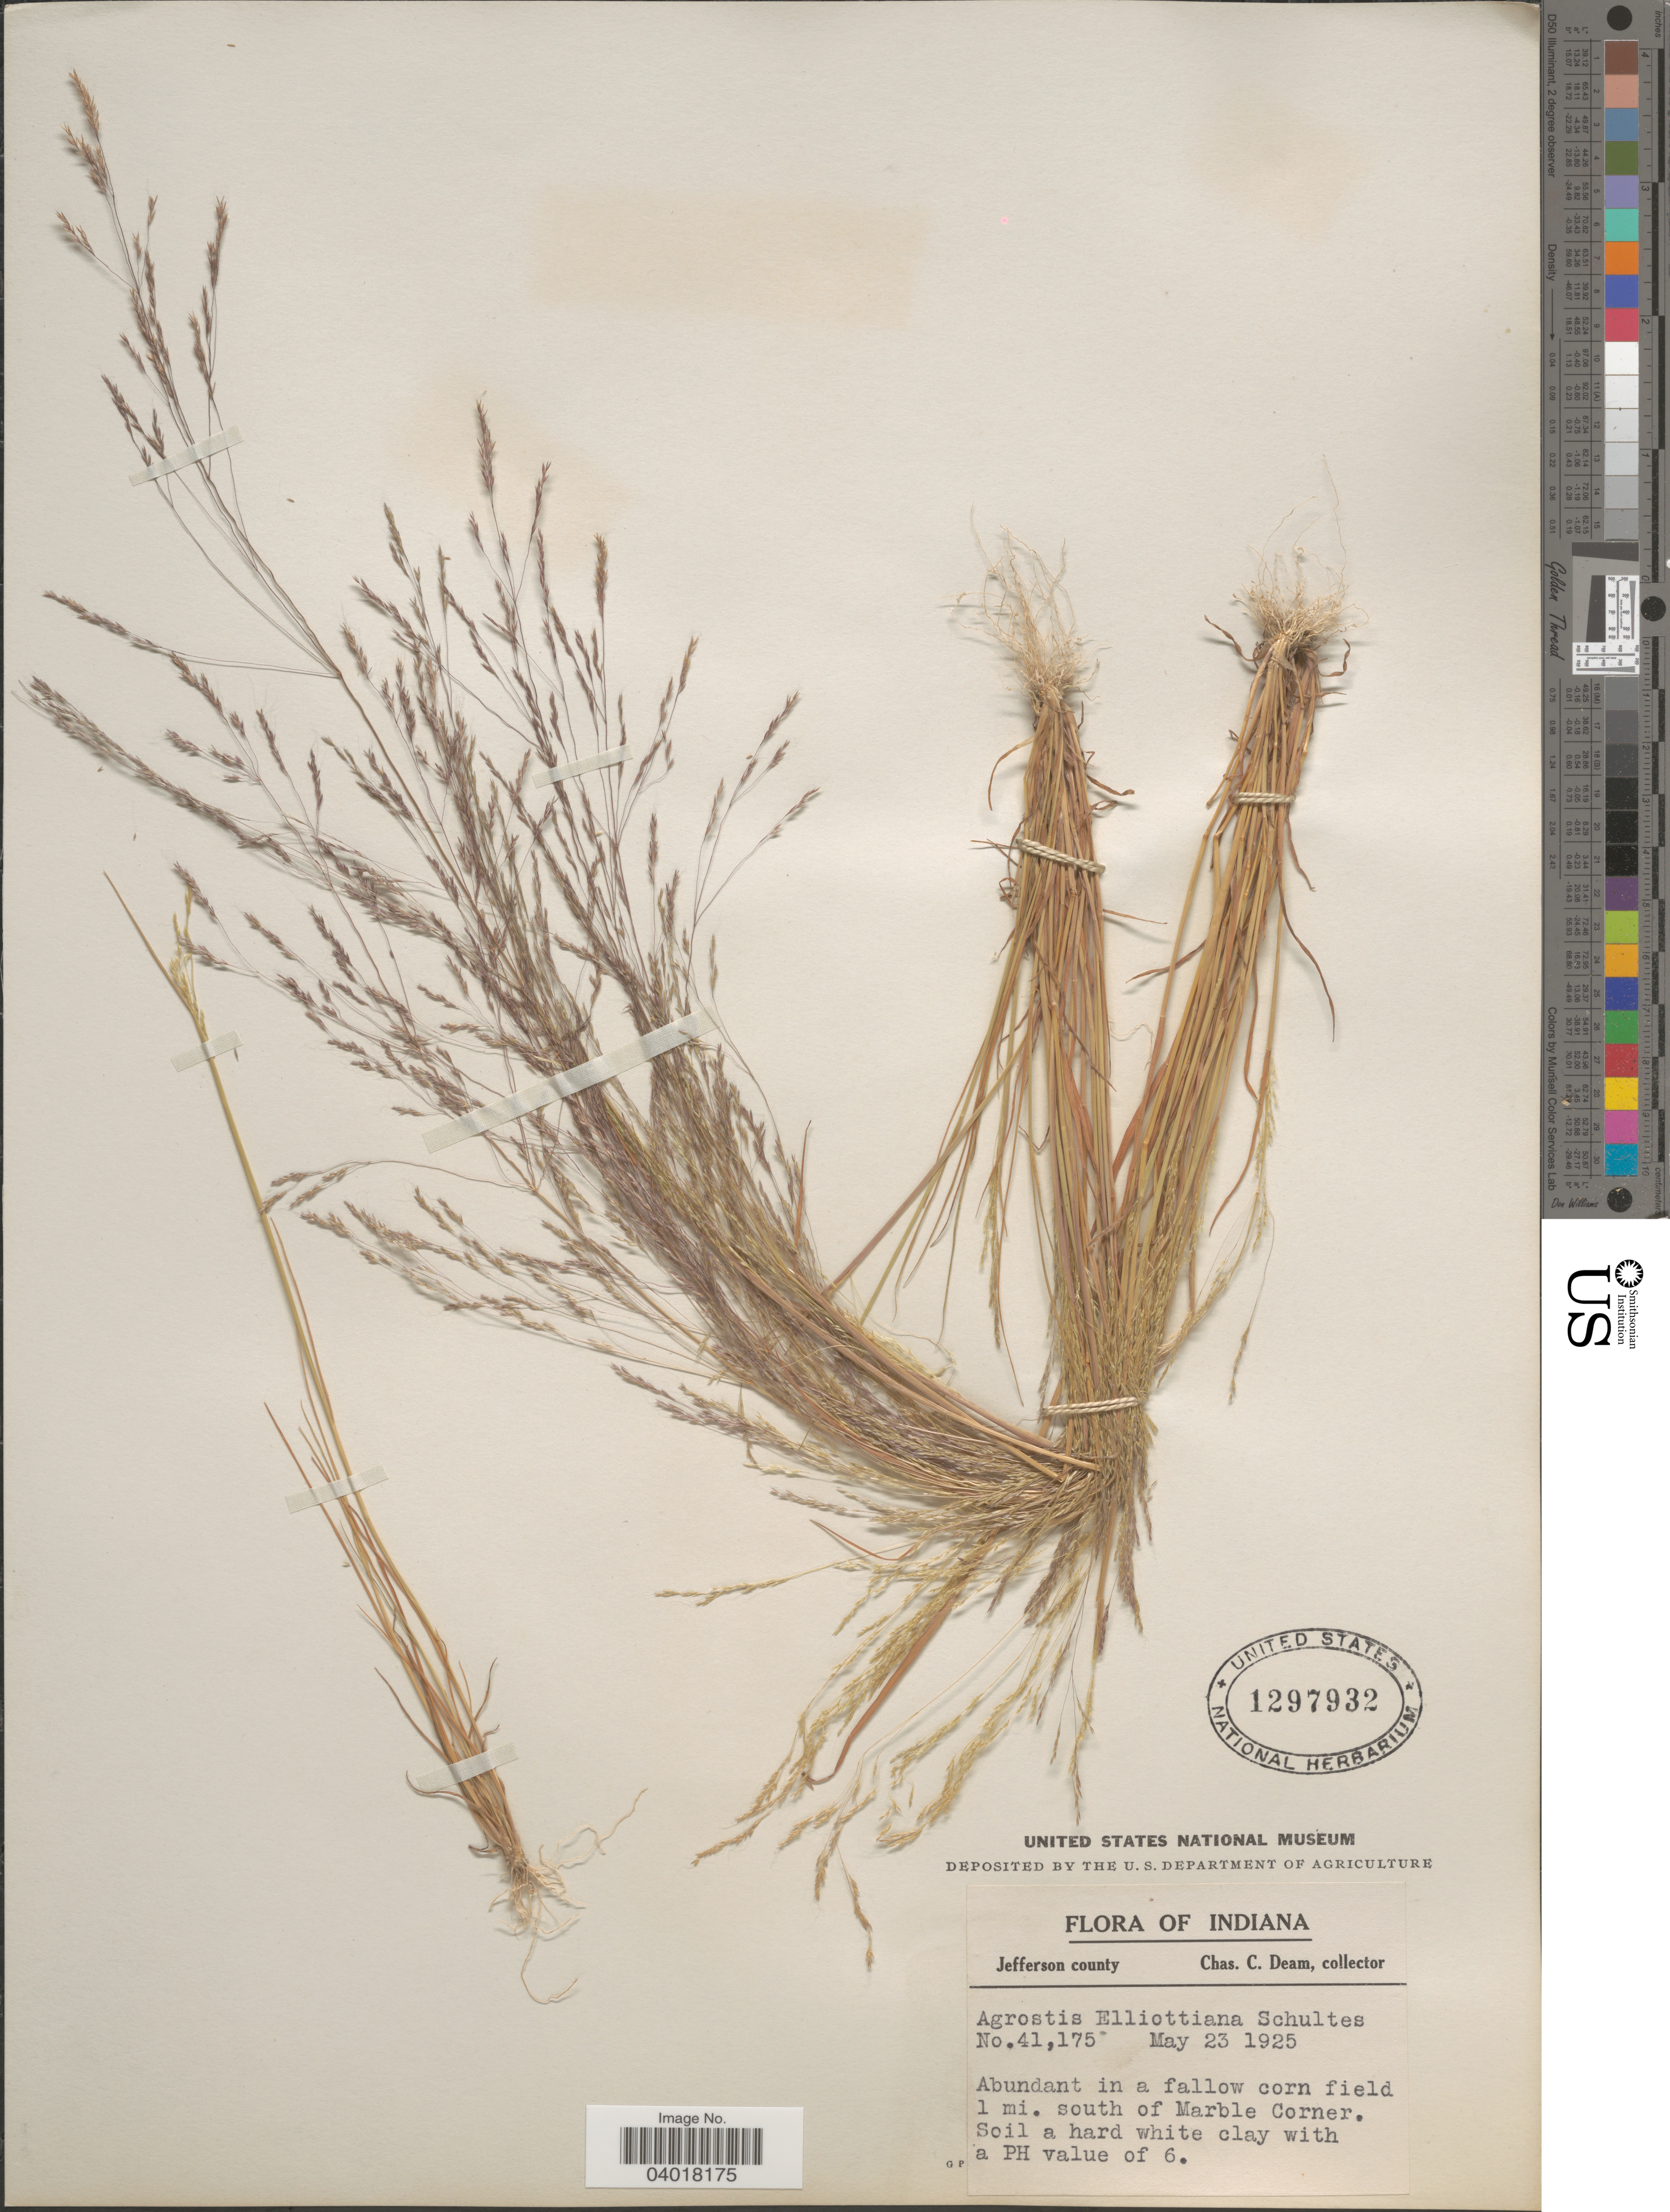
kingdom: Plantae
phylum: Tracheophyta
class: Liliopsida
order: Poales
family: Poaceae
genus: Agrostis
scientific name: Agrostis elliottiana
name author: Schult.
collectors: C. C. Deam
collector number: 41175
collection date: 1925-05-23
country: United States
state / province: Indiana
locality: Jefferson county. Abundant in a fallow corn field 1 mi. south of Marble Corner.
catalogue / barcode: US 1297932